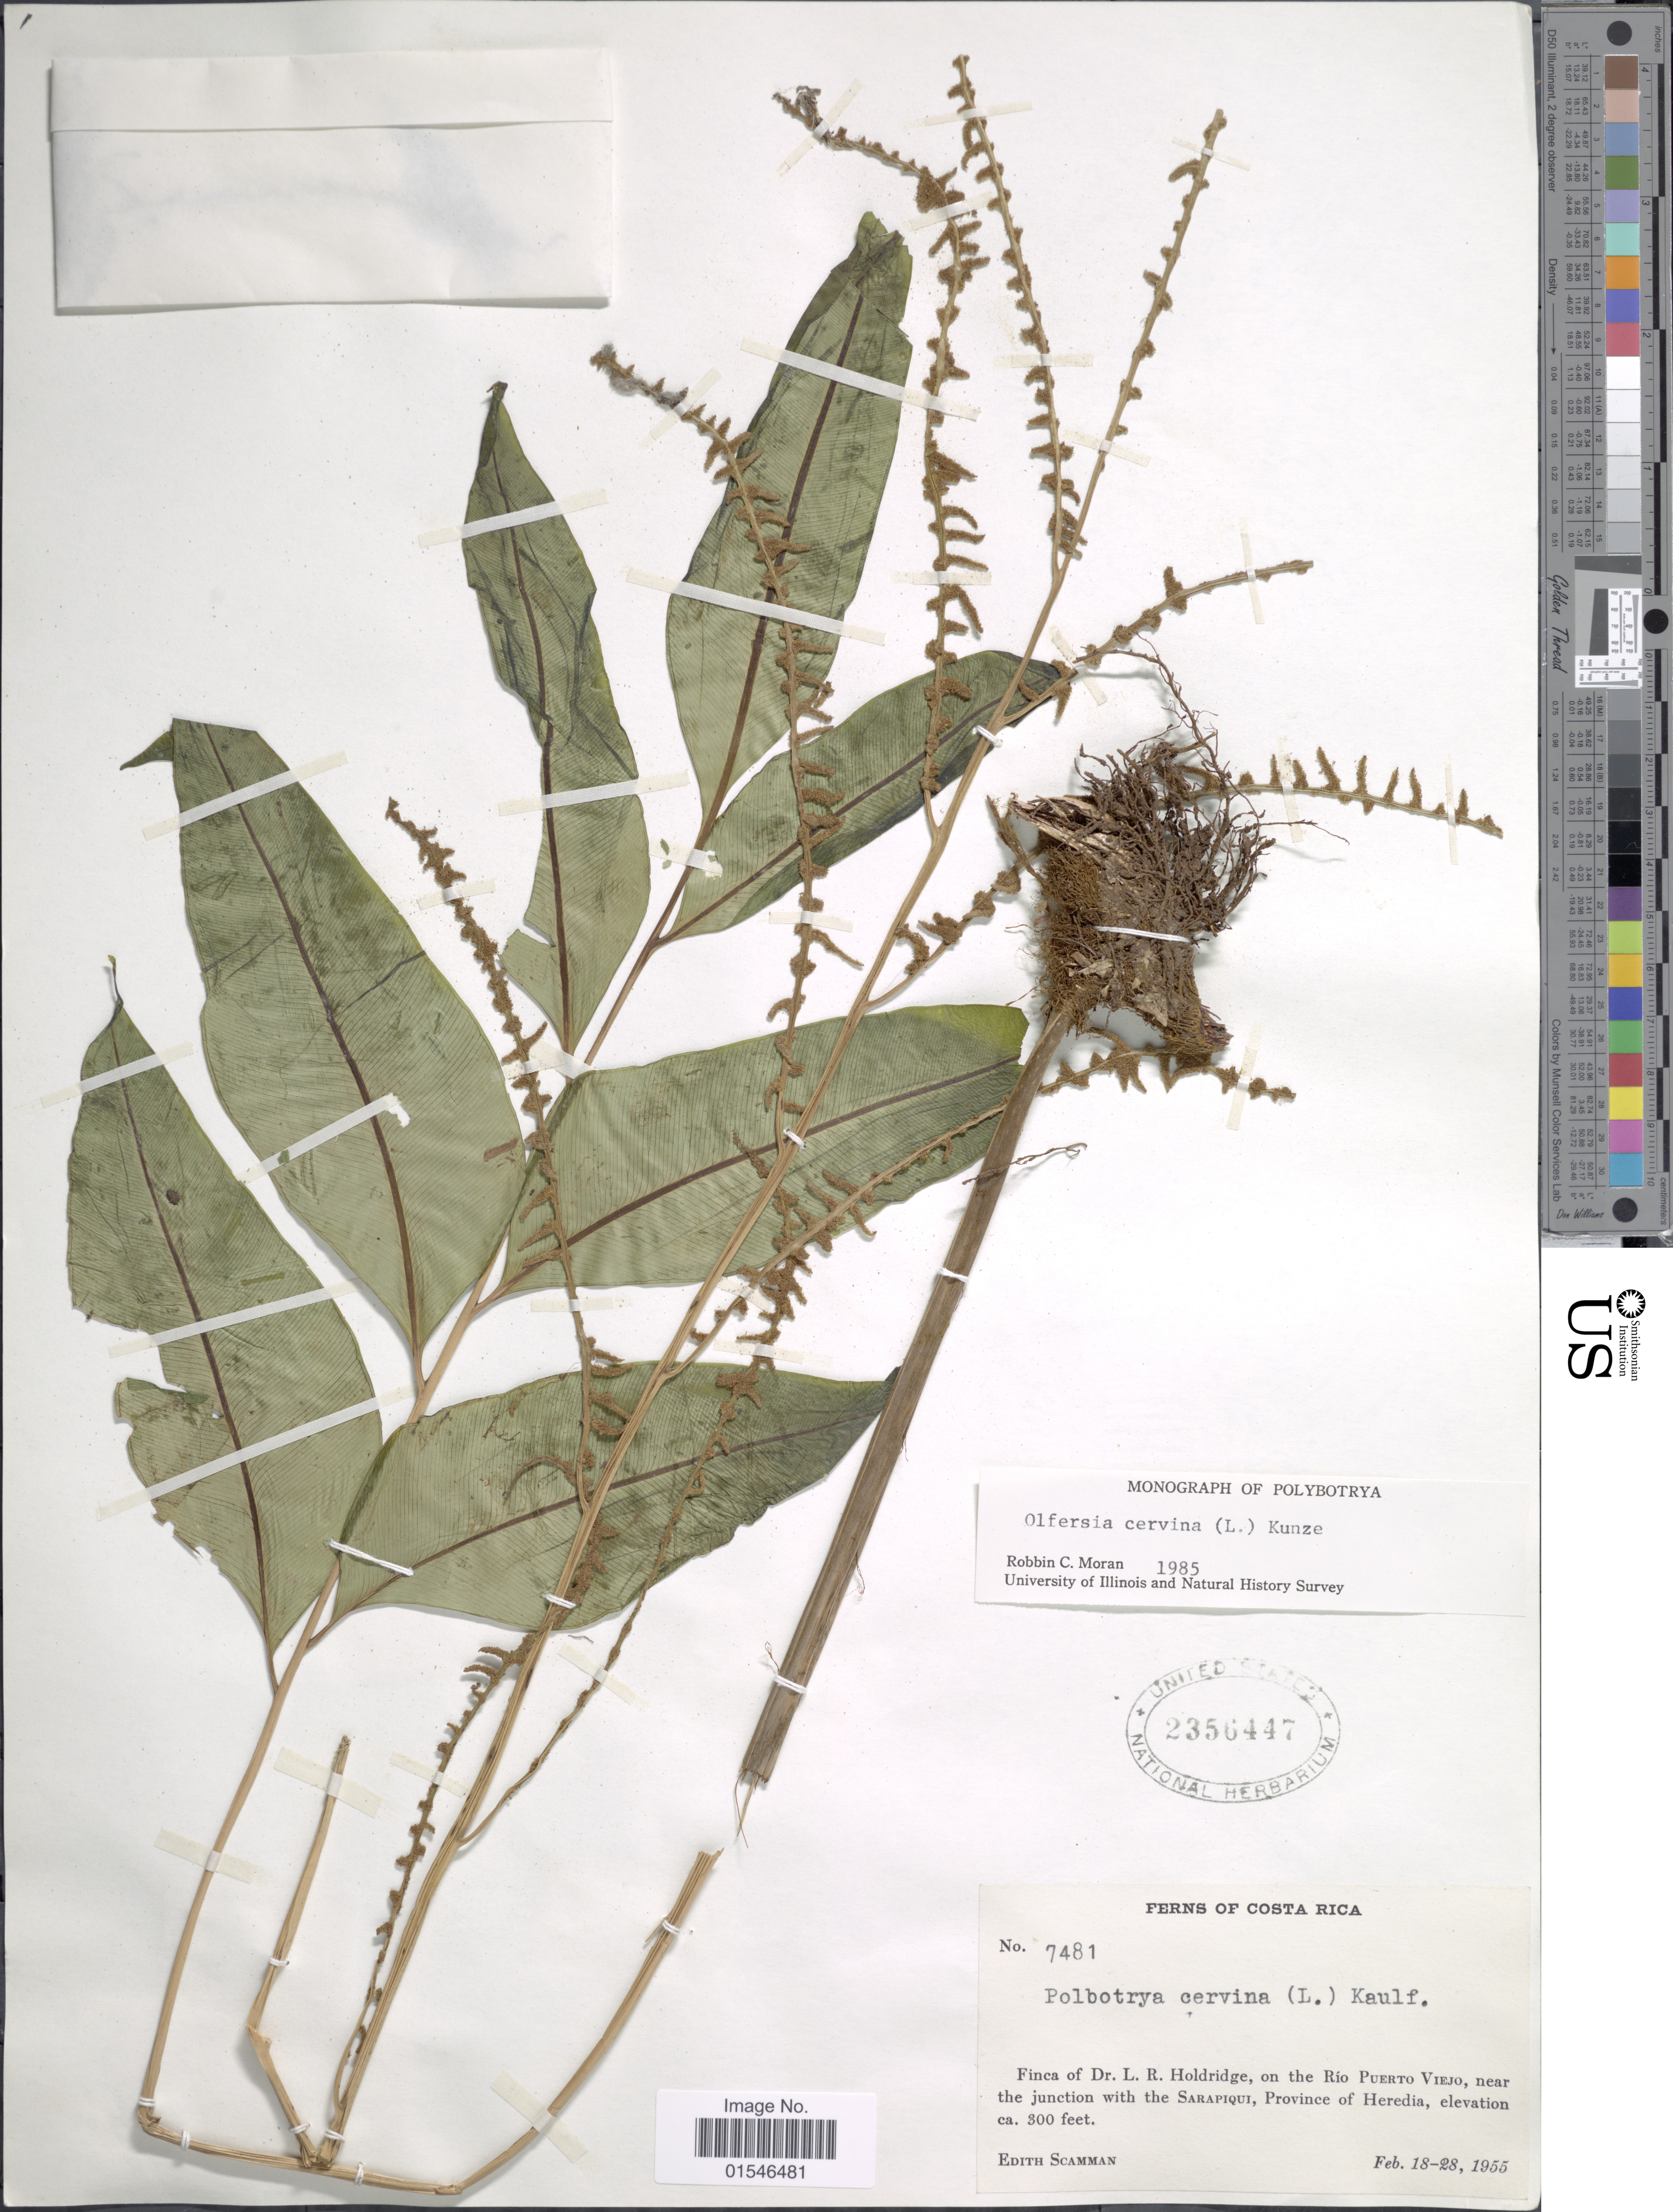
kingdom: Plantae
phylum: Tracheophyta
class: Polypodiopsida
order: Polypodiales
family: Dryopteridaceae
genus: Olfersia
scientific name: Olfersia cervina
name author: (L.) Kunze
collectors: E. Scamman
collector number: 7481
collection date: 1955-02-18/1955-02-28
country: Costa Rica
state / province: Heredia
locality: Finca of Dr. L. R. Holdridge, on the Río Puerto Vieja, near the junction with the Sarapique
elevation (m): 91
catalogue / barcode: US 2356447